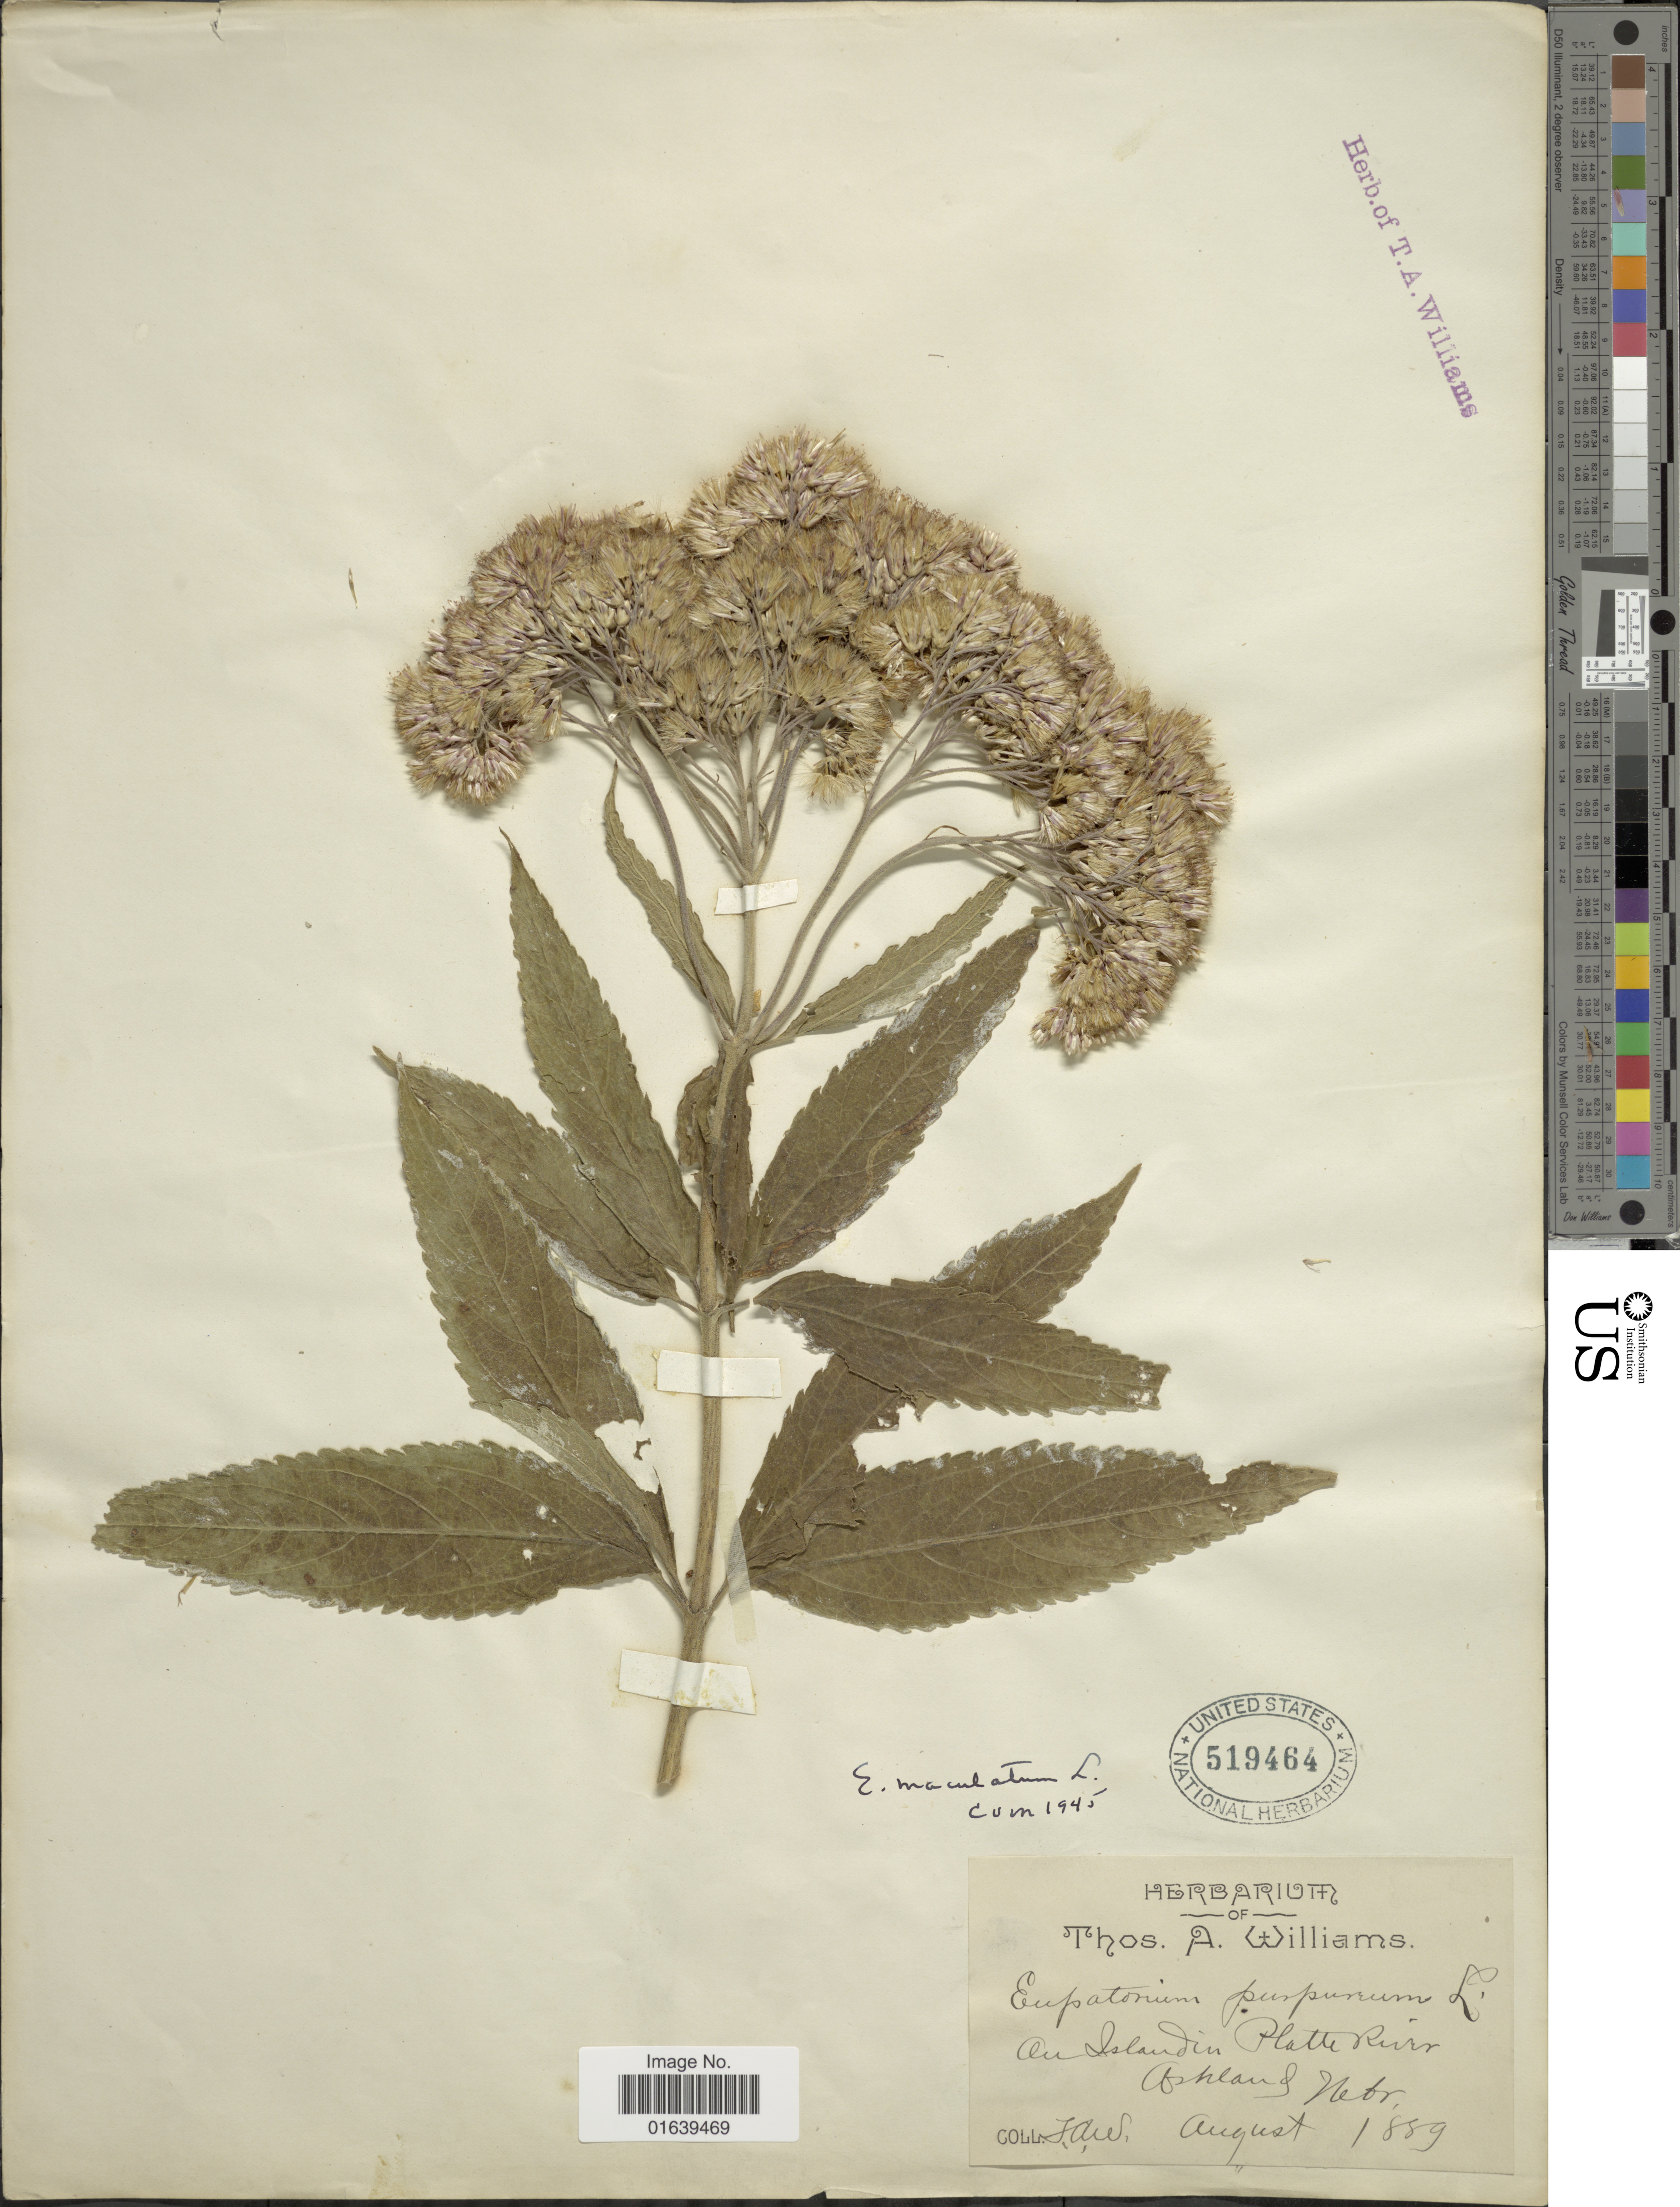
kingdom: Plantae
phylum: Tracheophyta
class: Magnoliopsida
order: Asterales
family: Asteraceae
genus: Eupatorium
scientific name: Eupatorium maculatum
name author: L.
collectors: T. A. Williams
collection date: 1889-08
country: United States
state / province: Nebraska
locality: On Island in Platte River Ashland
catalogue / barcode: US 519464